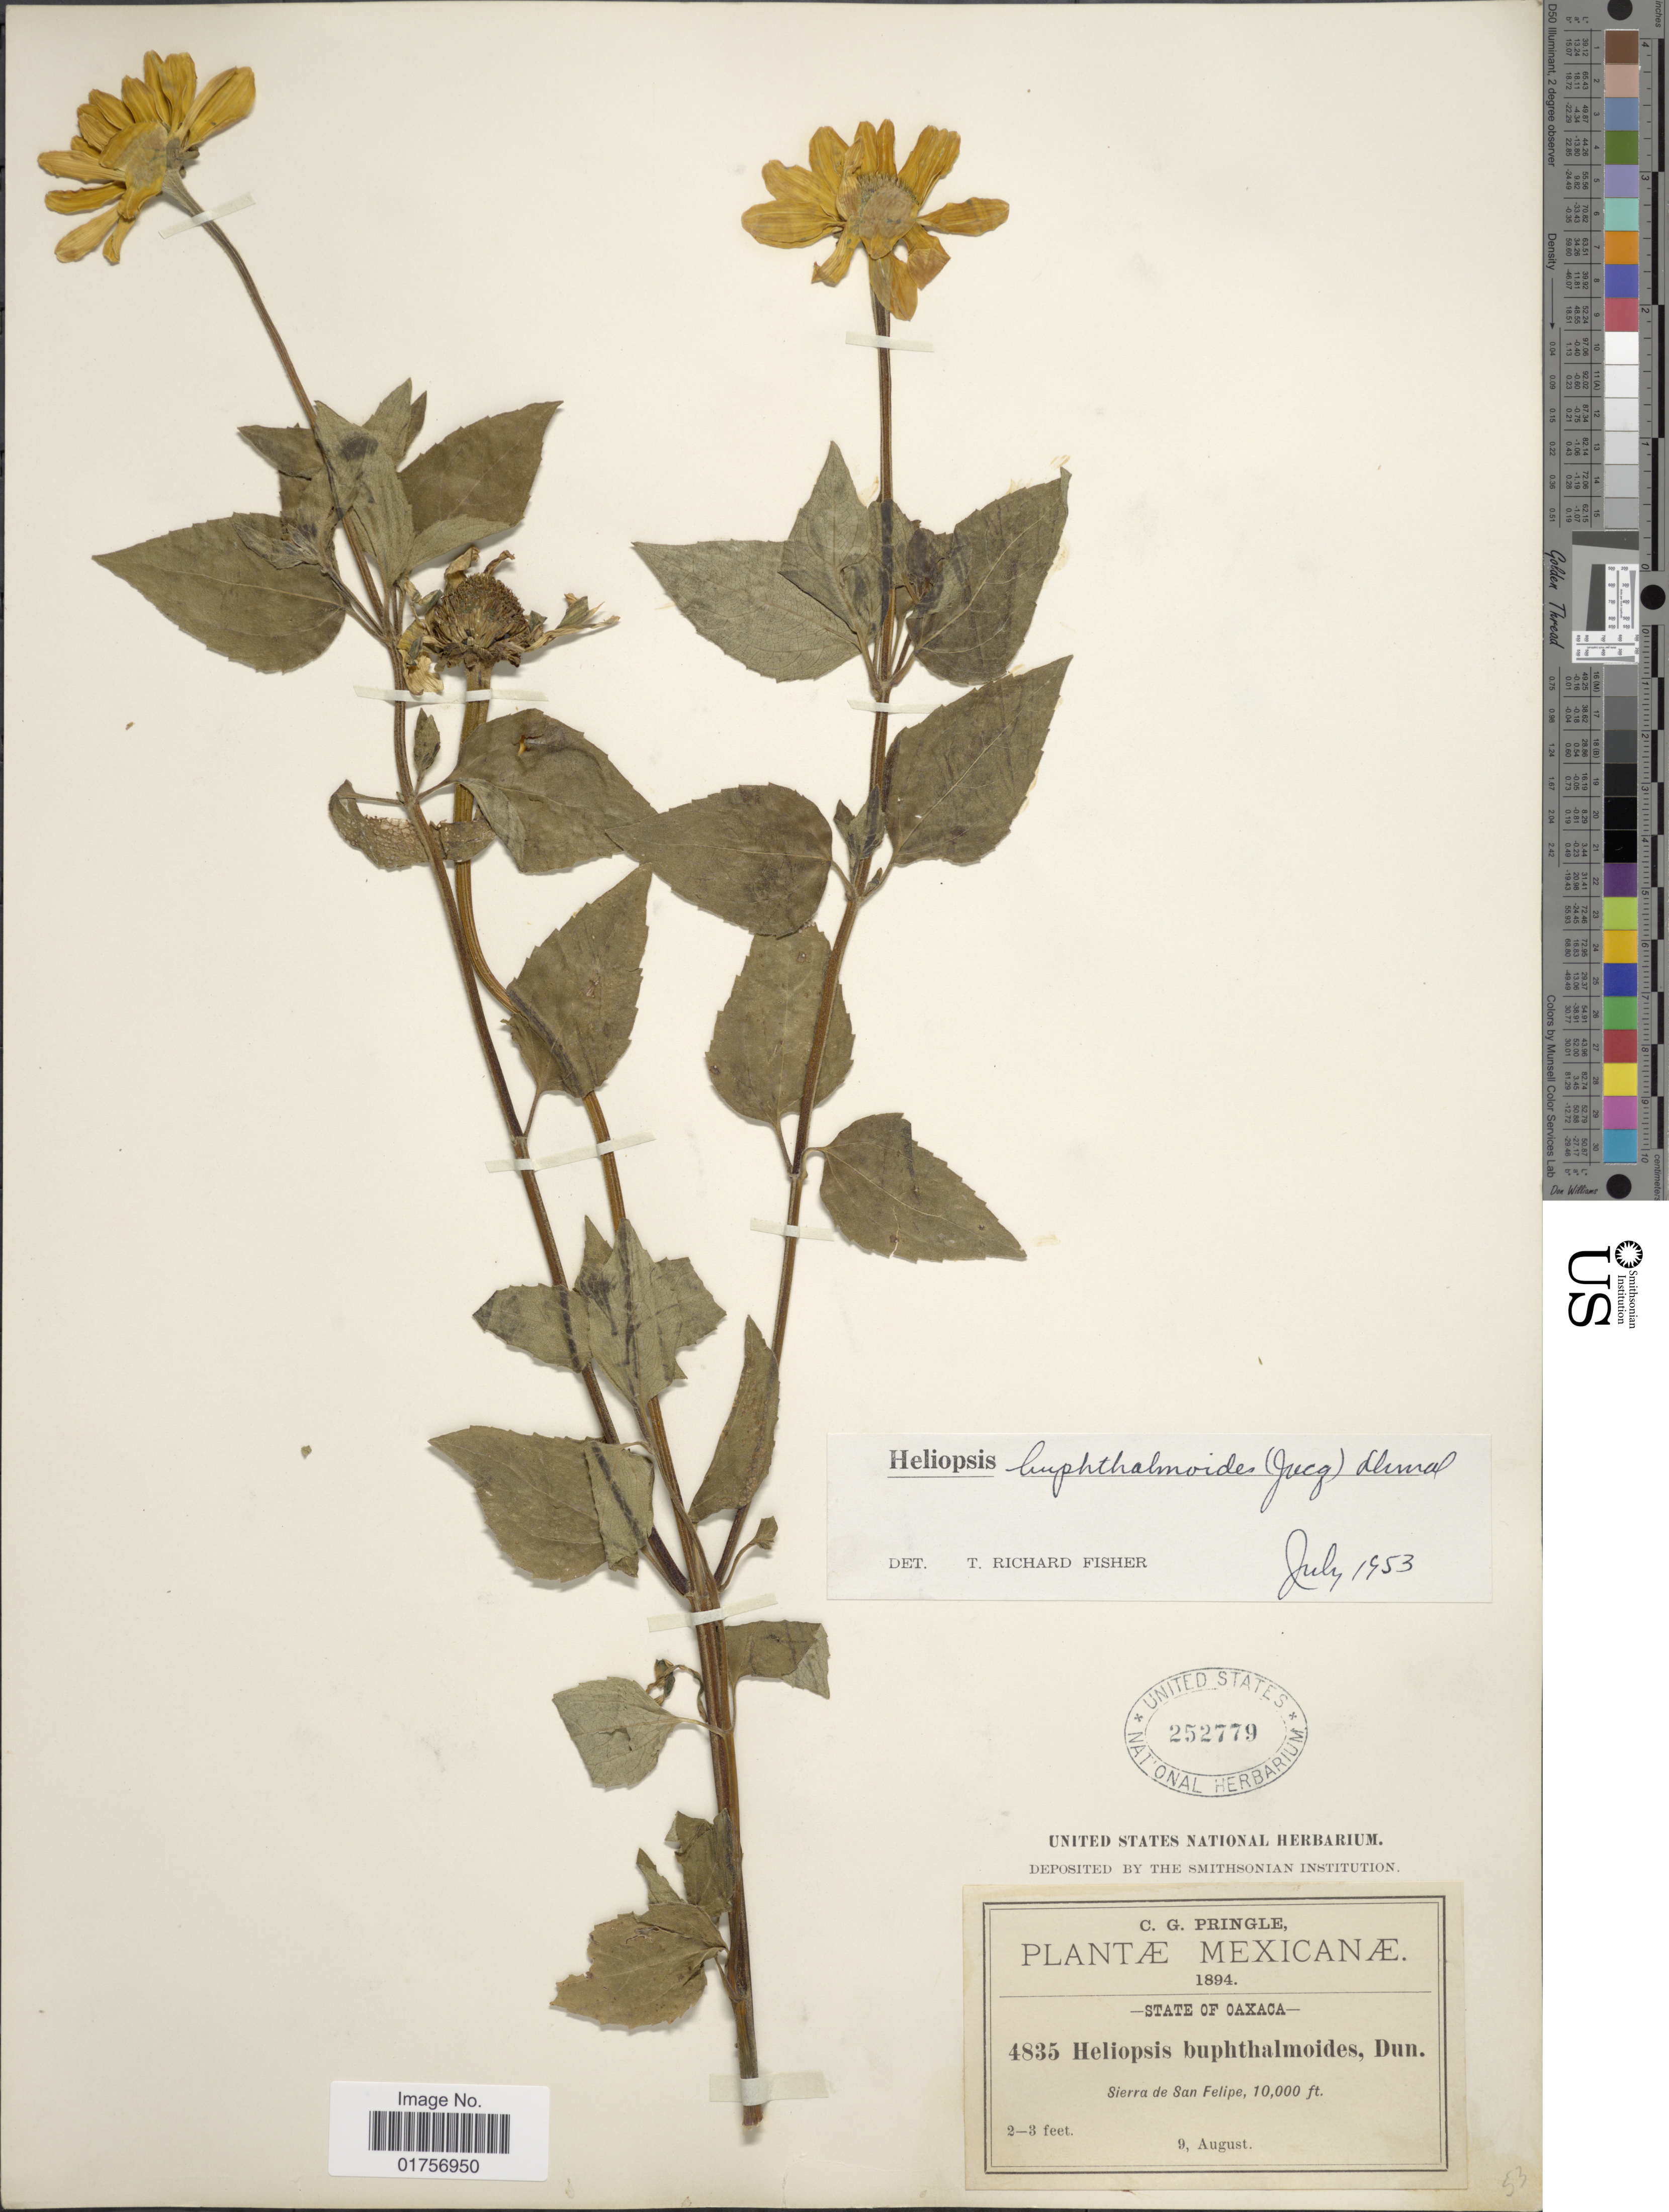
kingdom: Plantae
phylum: Tracheophyta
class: Magnoliopsida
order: Asterales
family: Asteraceae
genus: Heliopsis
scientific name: Heliopsis buphthalmoides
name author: (Jacq.) Dunal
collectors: C. G. Pringle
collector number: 4835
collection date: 1894-08-09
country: Mexico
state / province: Oaxaca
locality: Sierra de San Felipe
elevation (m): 3048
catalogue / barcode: US 252779